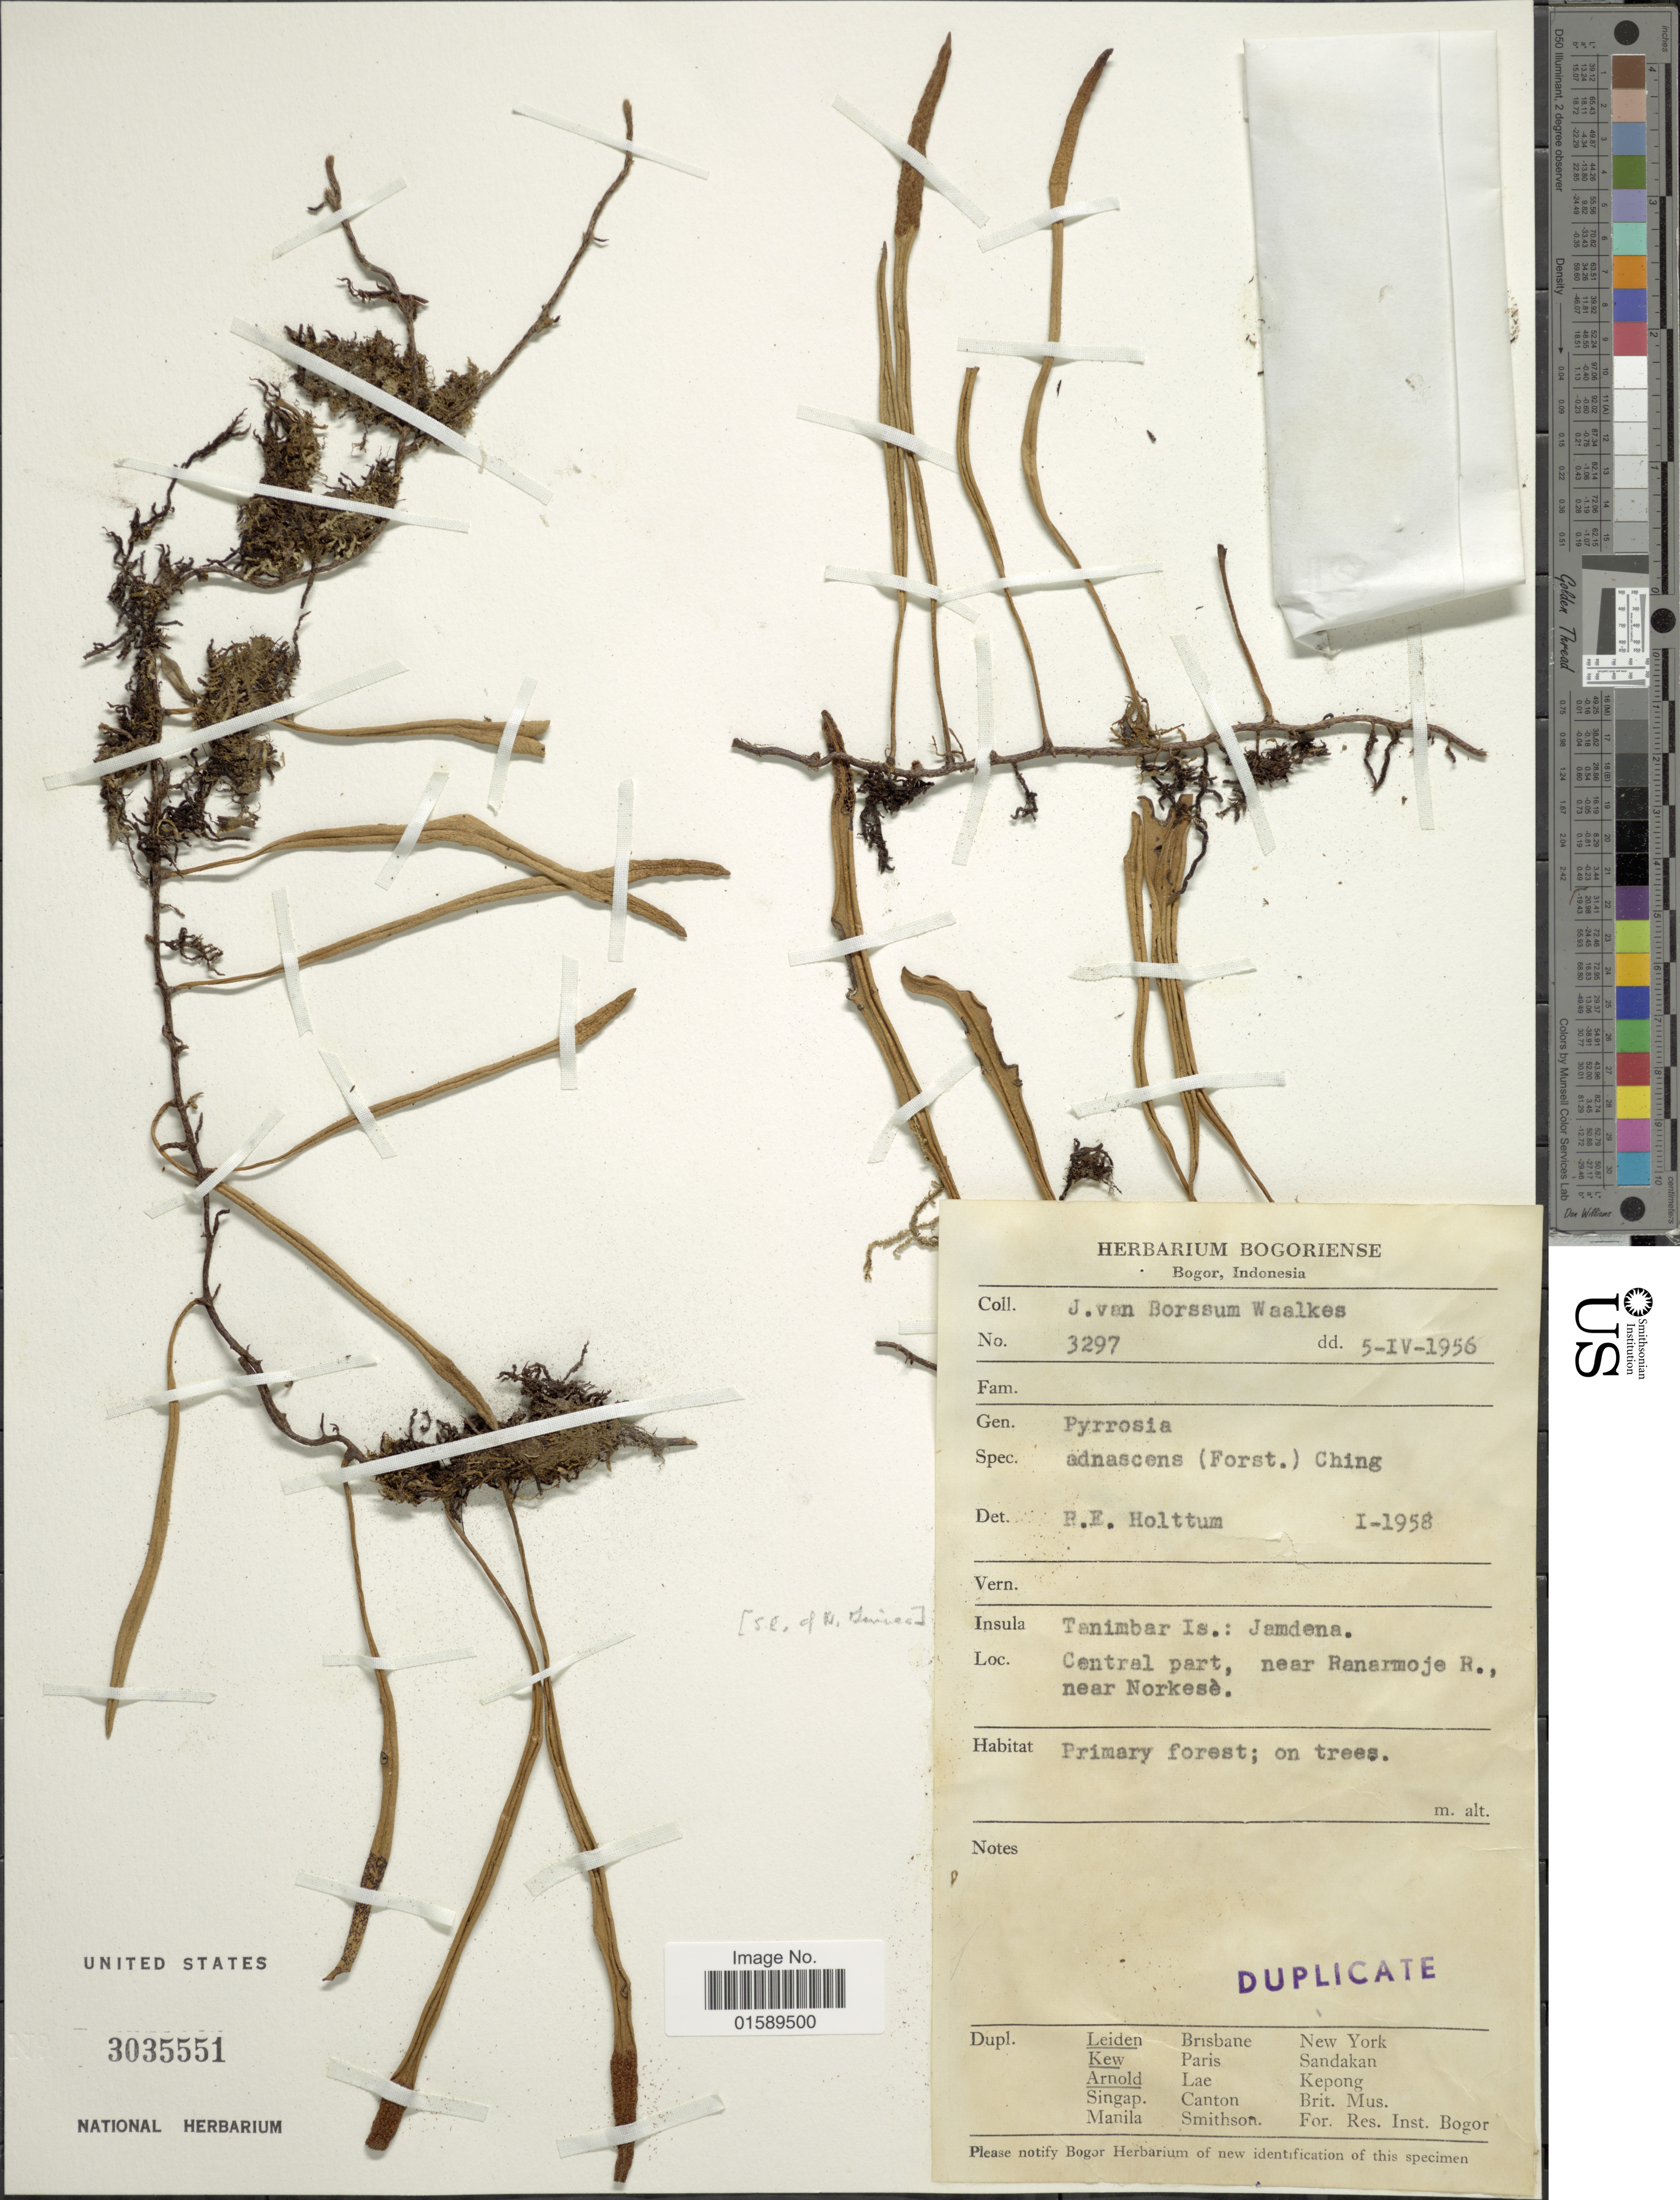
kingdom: Plantae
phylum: Tracheophyta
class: Polypodiopsida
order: Polypodiales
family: Polypodiaceae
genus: Pyrrosia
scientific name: Pyrrosia lanceolata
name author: (L.) Farw.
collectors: J. Borssum Waalkes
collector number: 3297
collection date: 1956-04-05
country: Indonesia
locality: Island Taimbar Is.: Jamdena, Central part. near Ranarmoje R., near Norkese.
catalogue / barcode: US 3035551